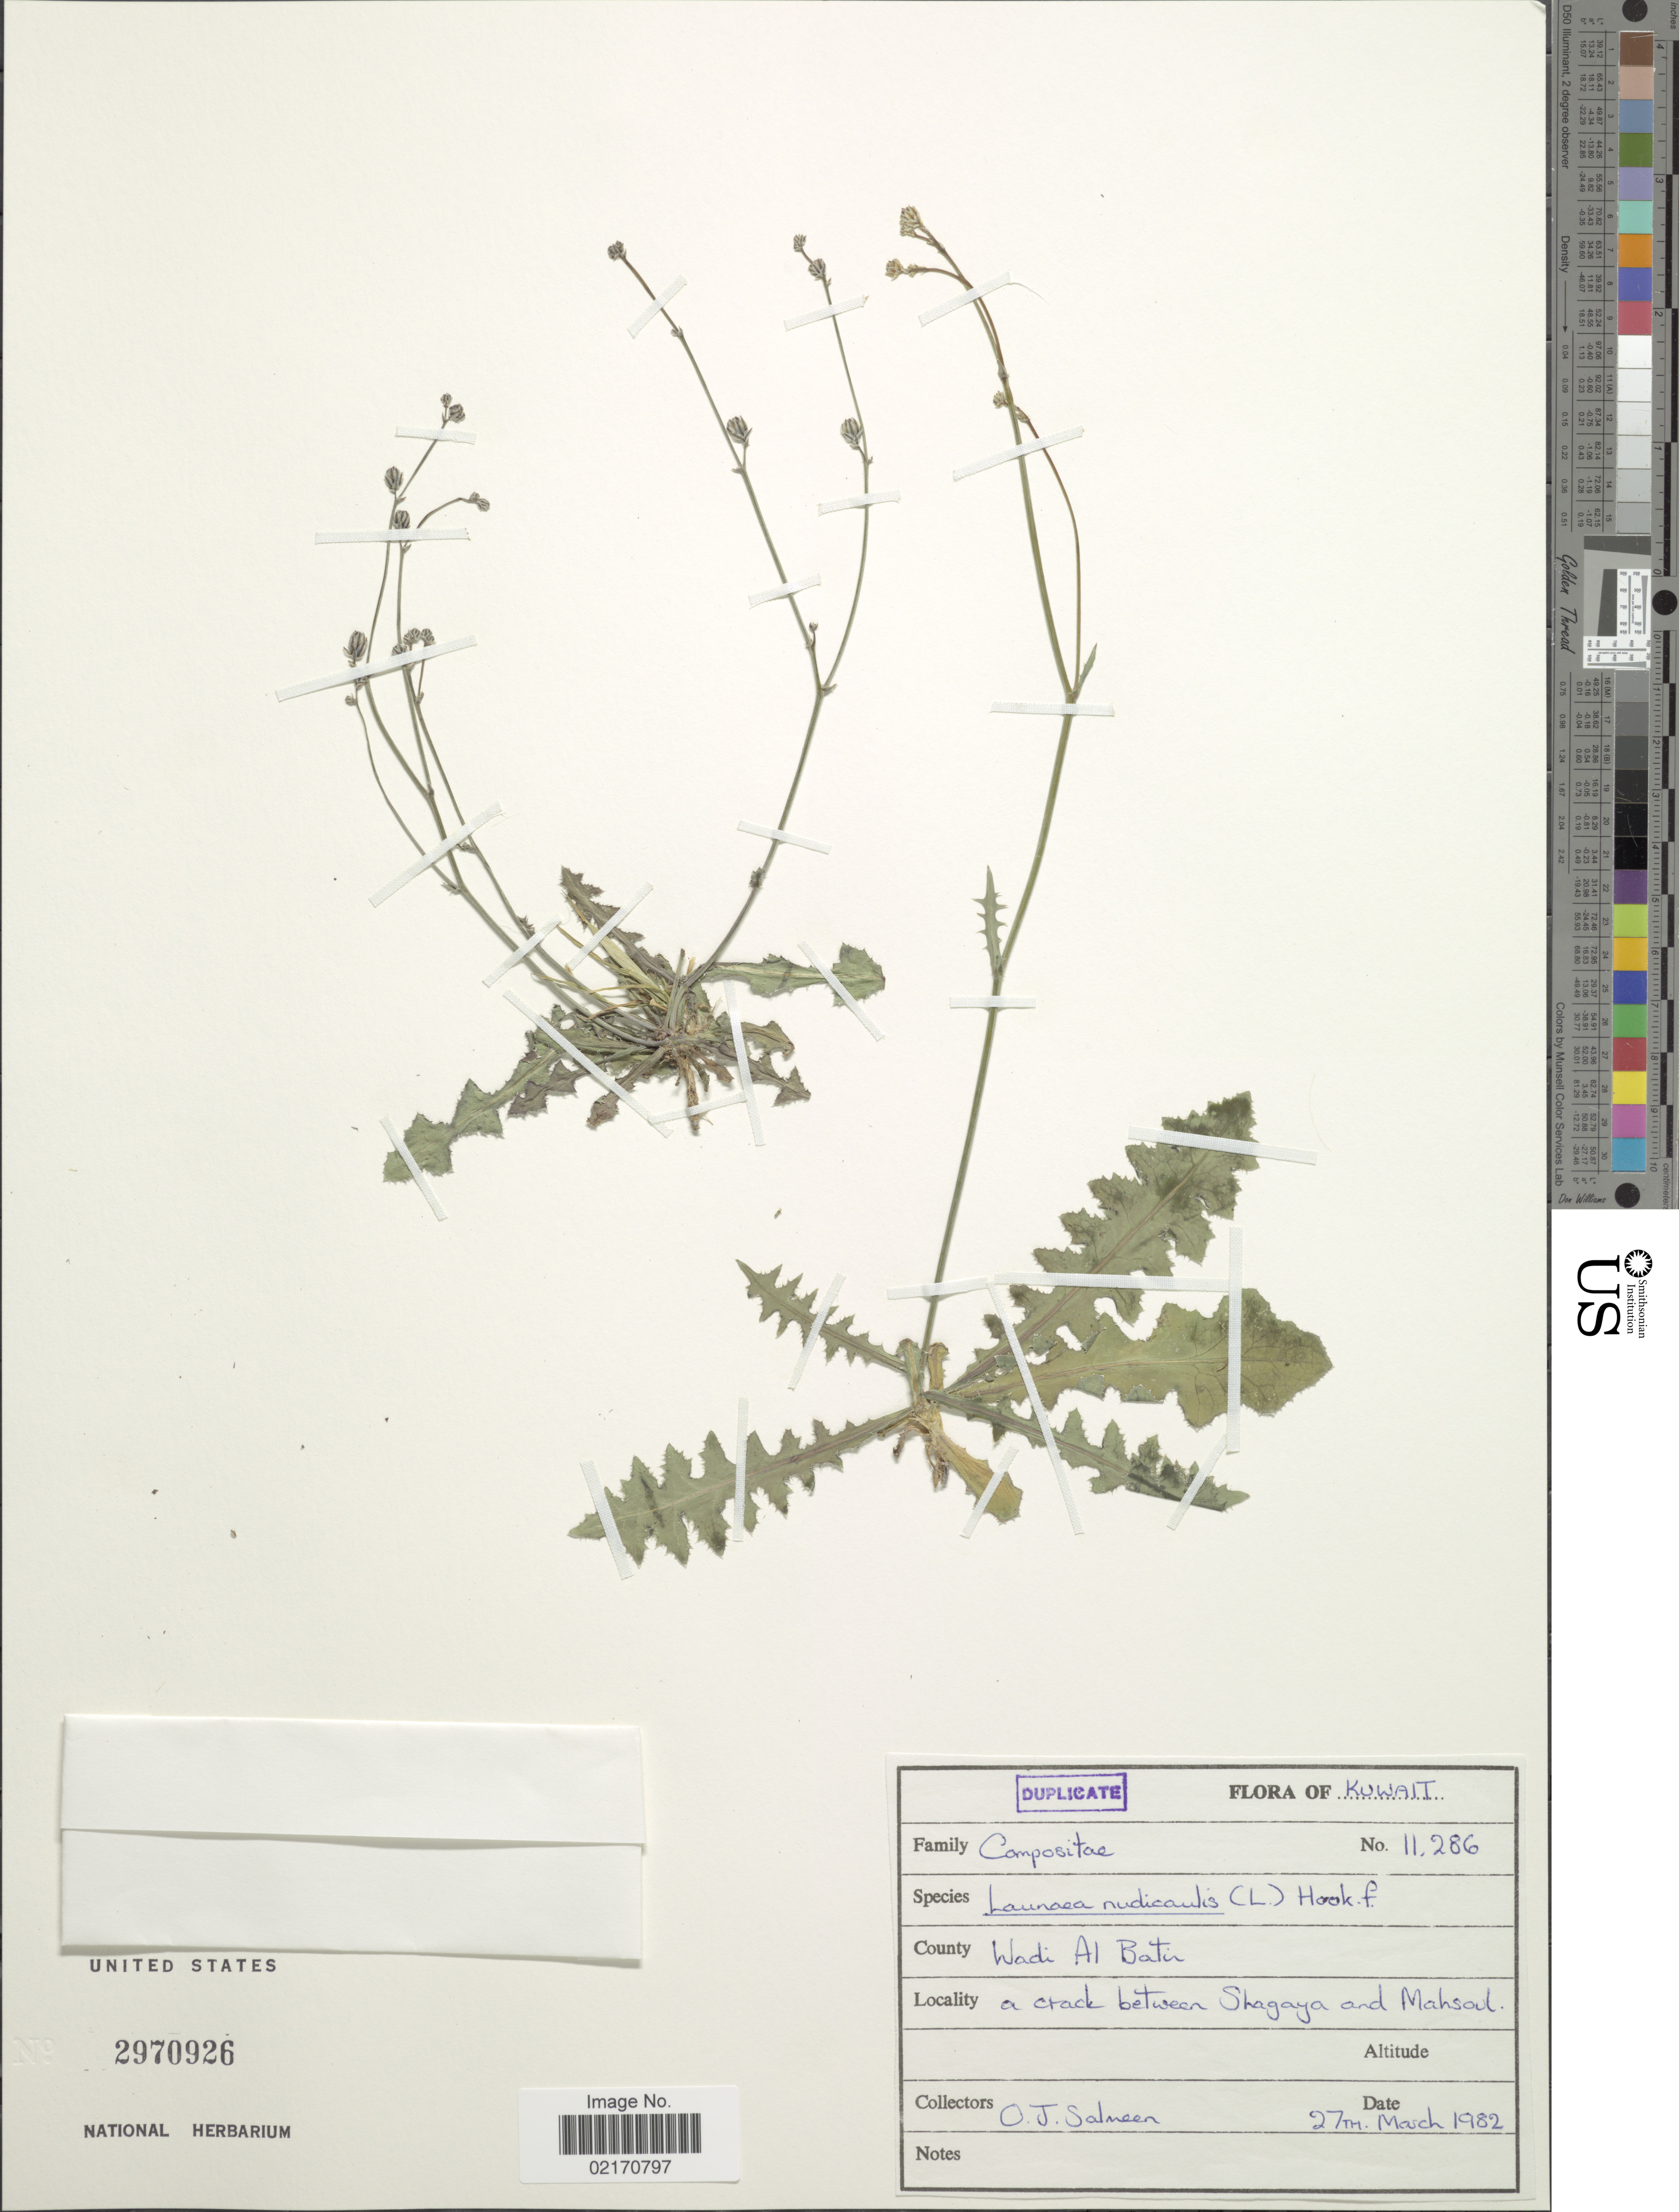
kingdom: Plantae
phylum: Tracheophyta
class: Magnoliopsida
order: Asterales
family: Asteraceae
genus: Launaea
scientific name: Launaea nudicaulis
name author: (L.) Hook. f.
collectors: O. Salmeen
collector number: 11286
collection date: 1982-03-27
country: Kuwait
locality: Kuwait, County Wadi Al Batir, a crack between Shagaya and Mahsoul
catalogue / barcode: US 2970926